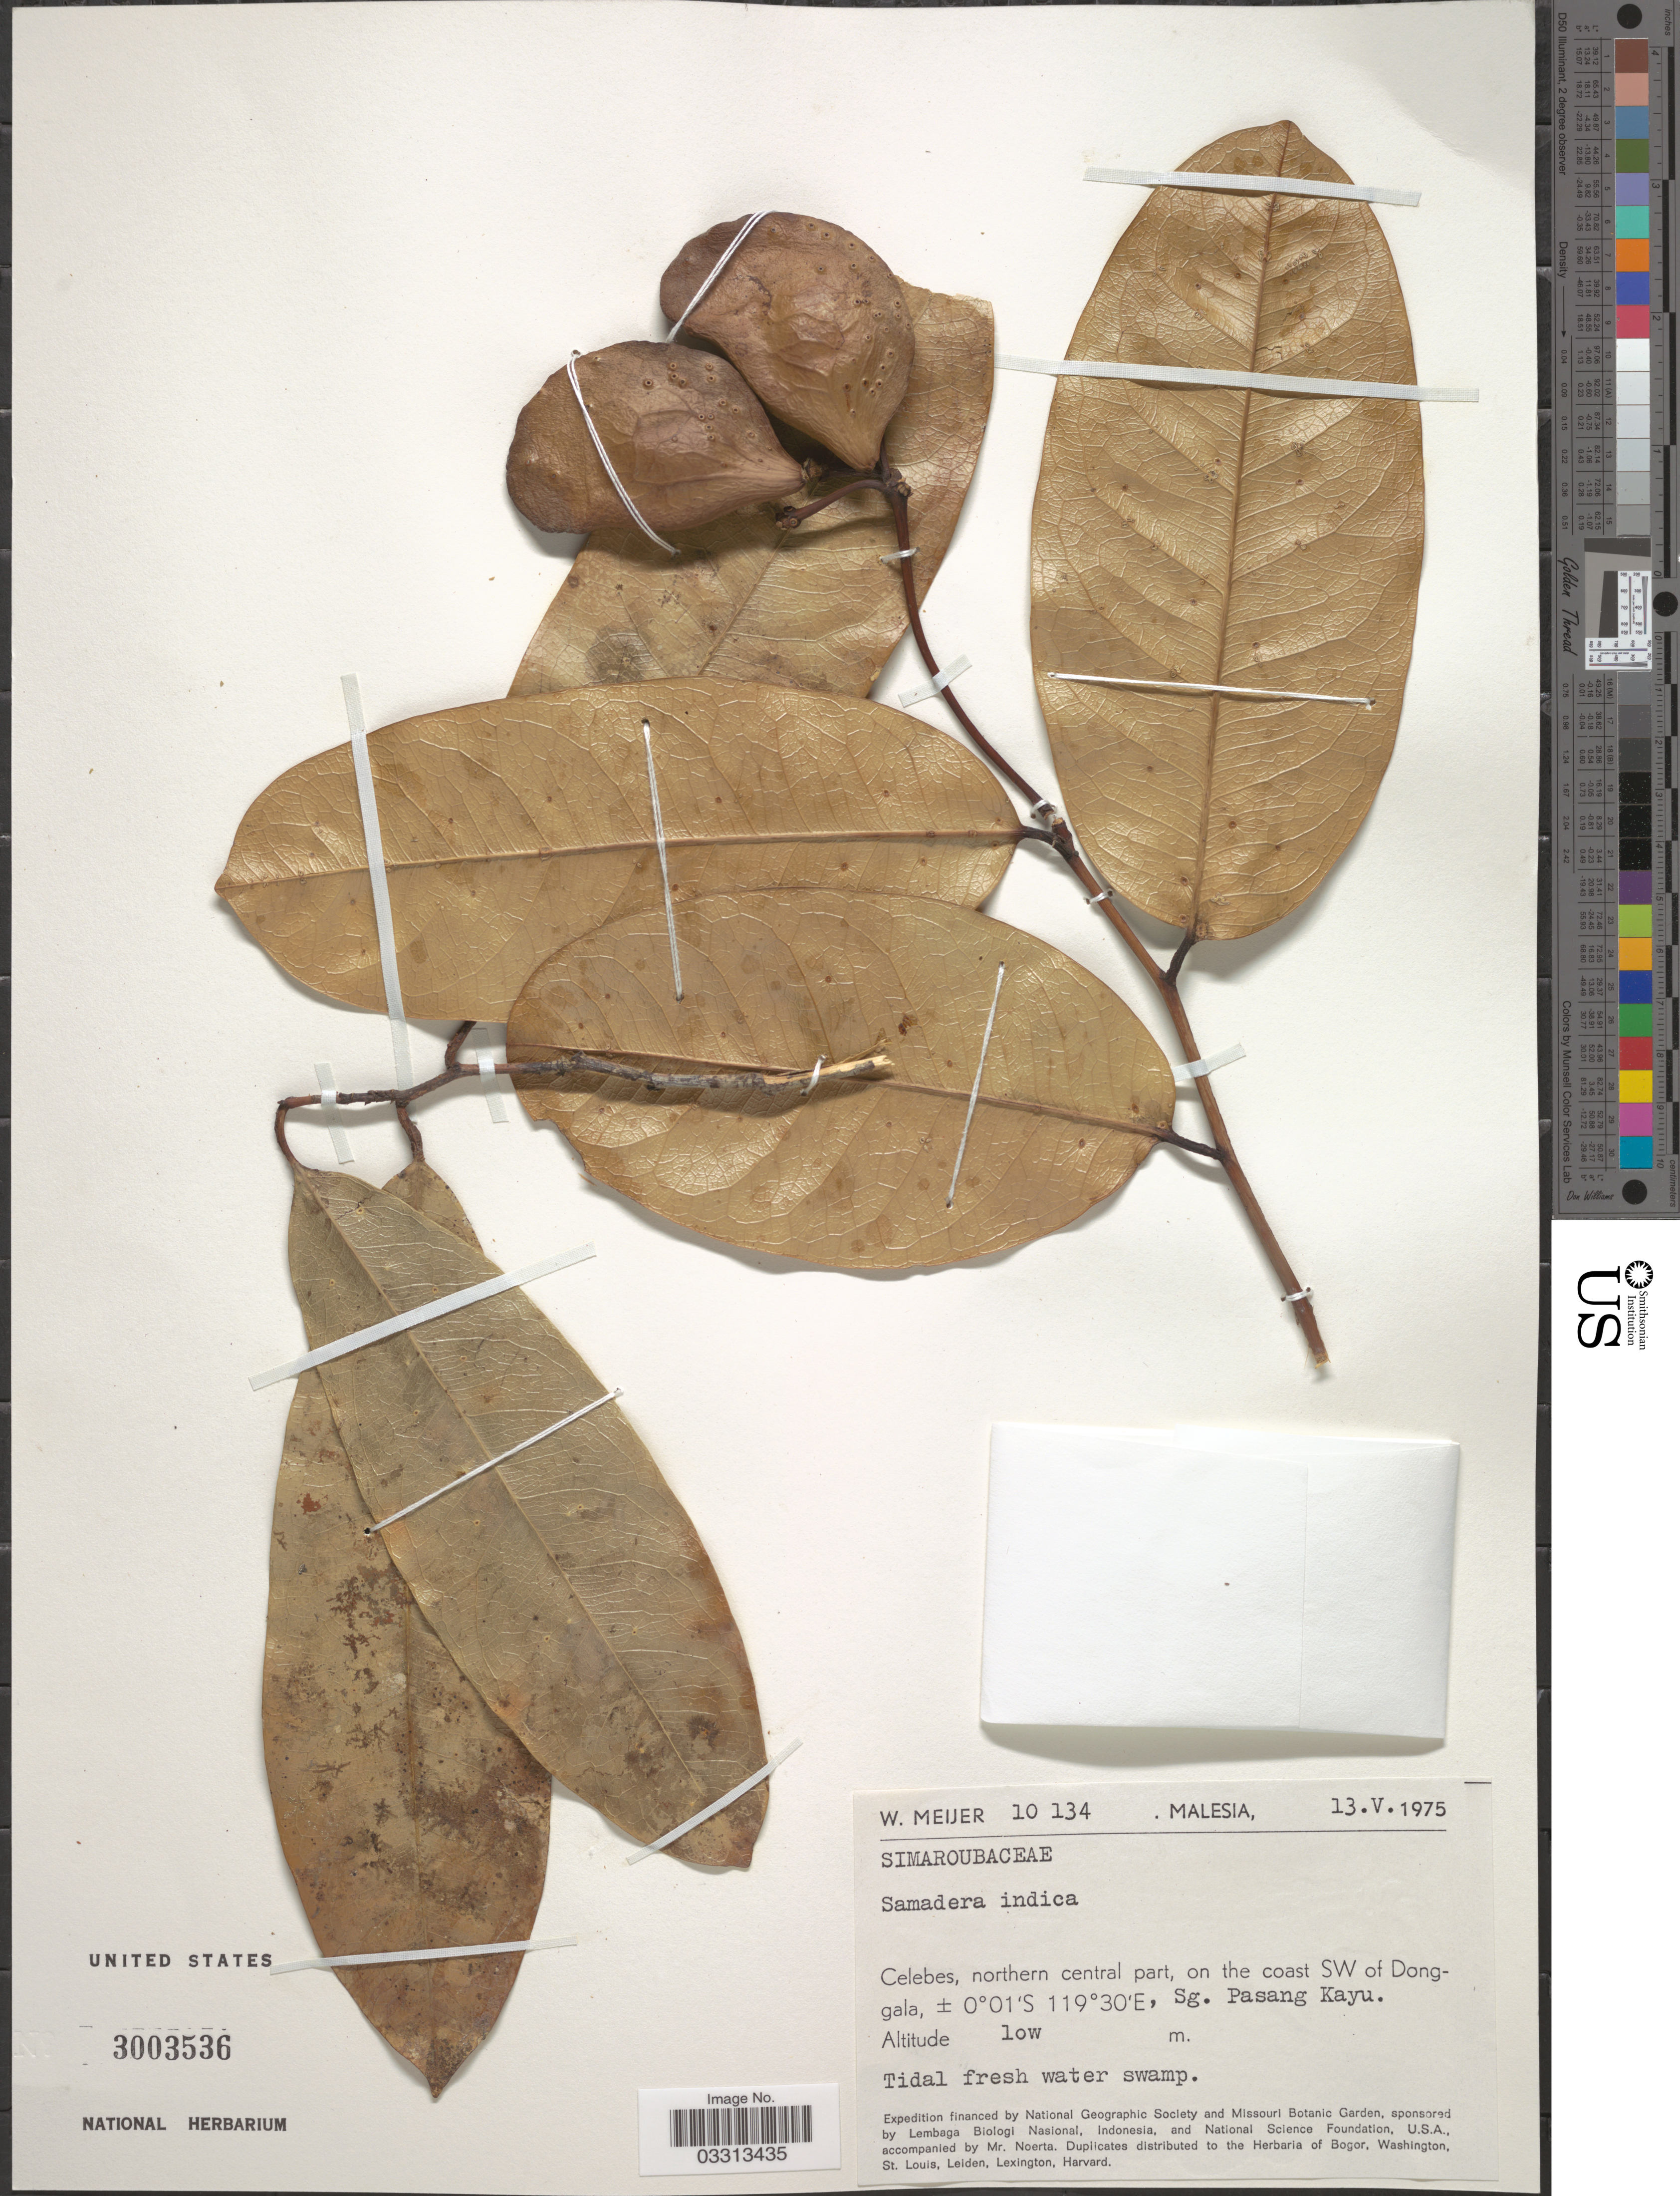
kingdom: Plantae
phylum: Tracheophyta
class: Magnoliopsida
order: Sapindales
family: Simaroubaceae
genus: Samadera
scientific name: Samadera indica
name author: Gaertn.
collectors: W. Meijer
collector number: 10134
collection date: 1975-05-13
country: Malaysia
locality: Celebes, northern central part, on the coast SW of Dongala. Sg. Pasang Kayu.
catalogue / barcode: US 3003536